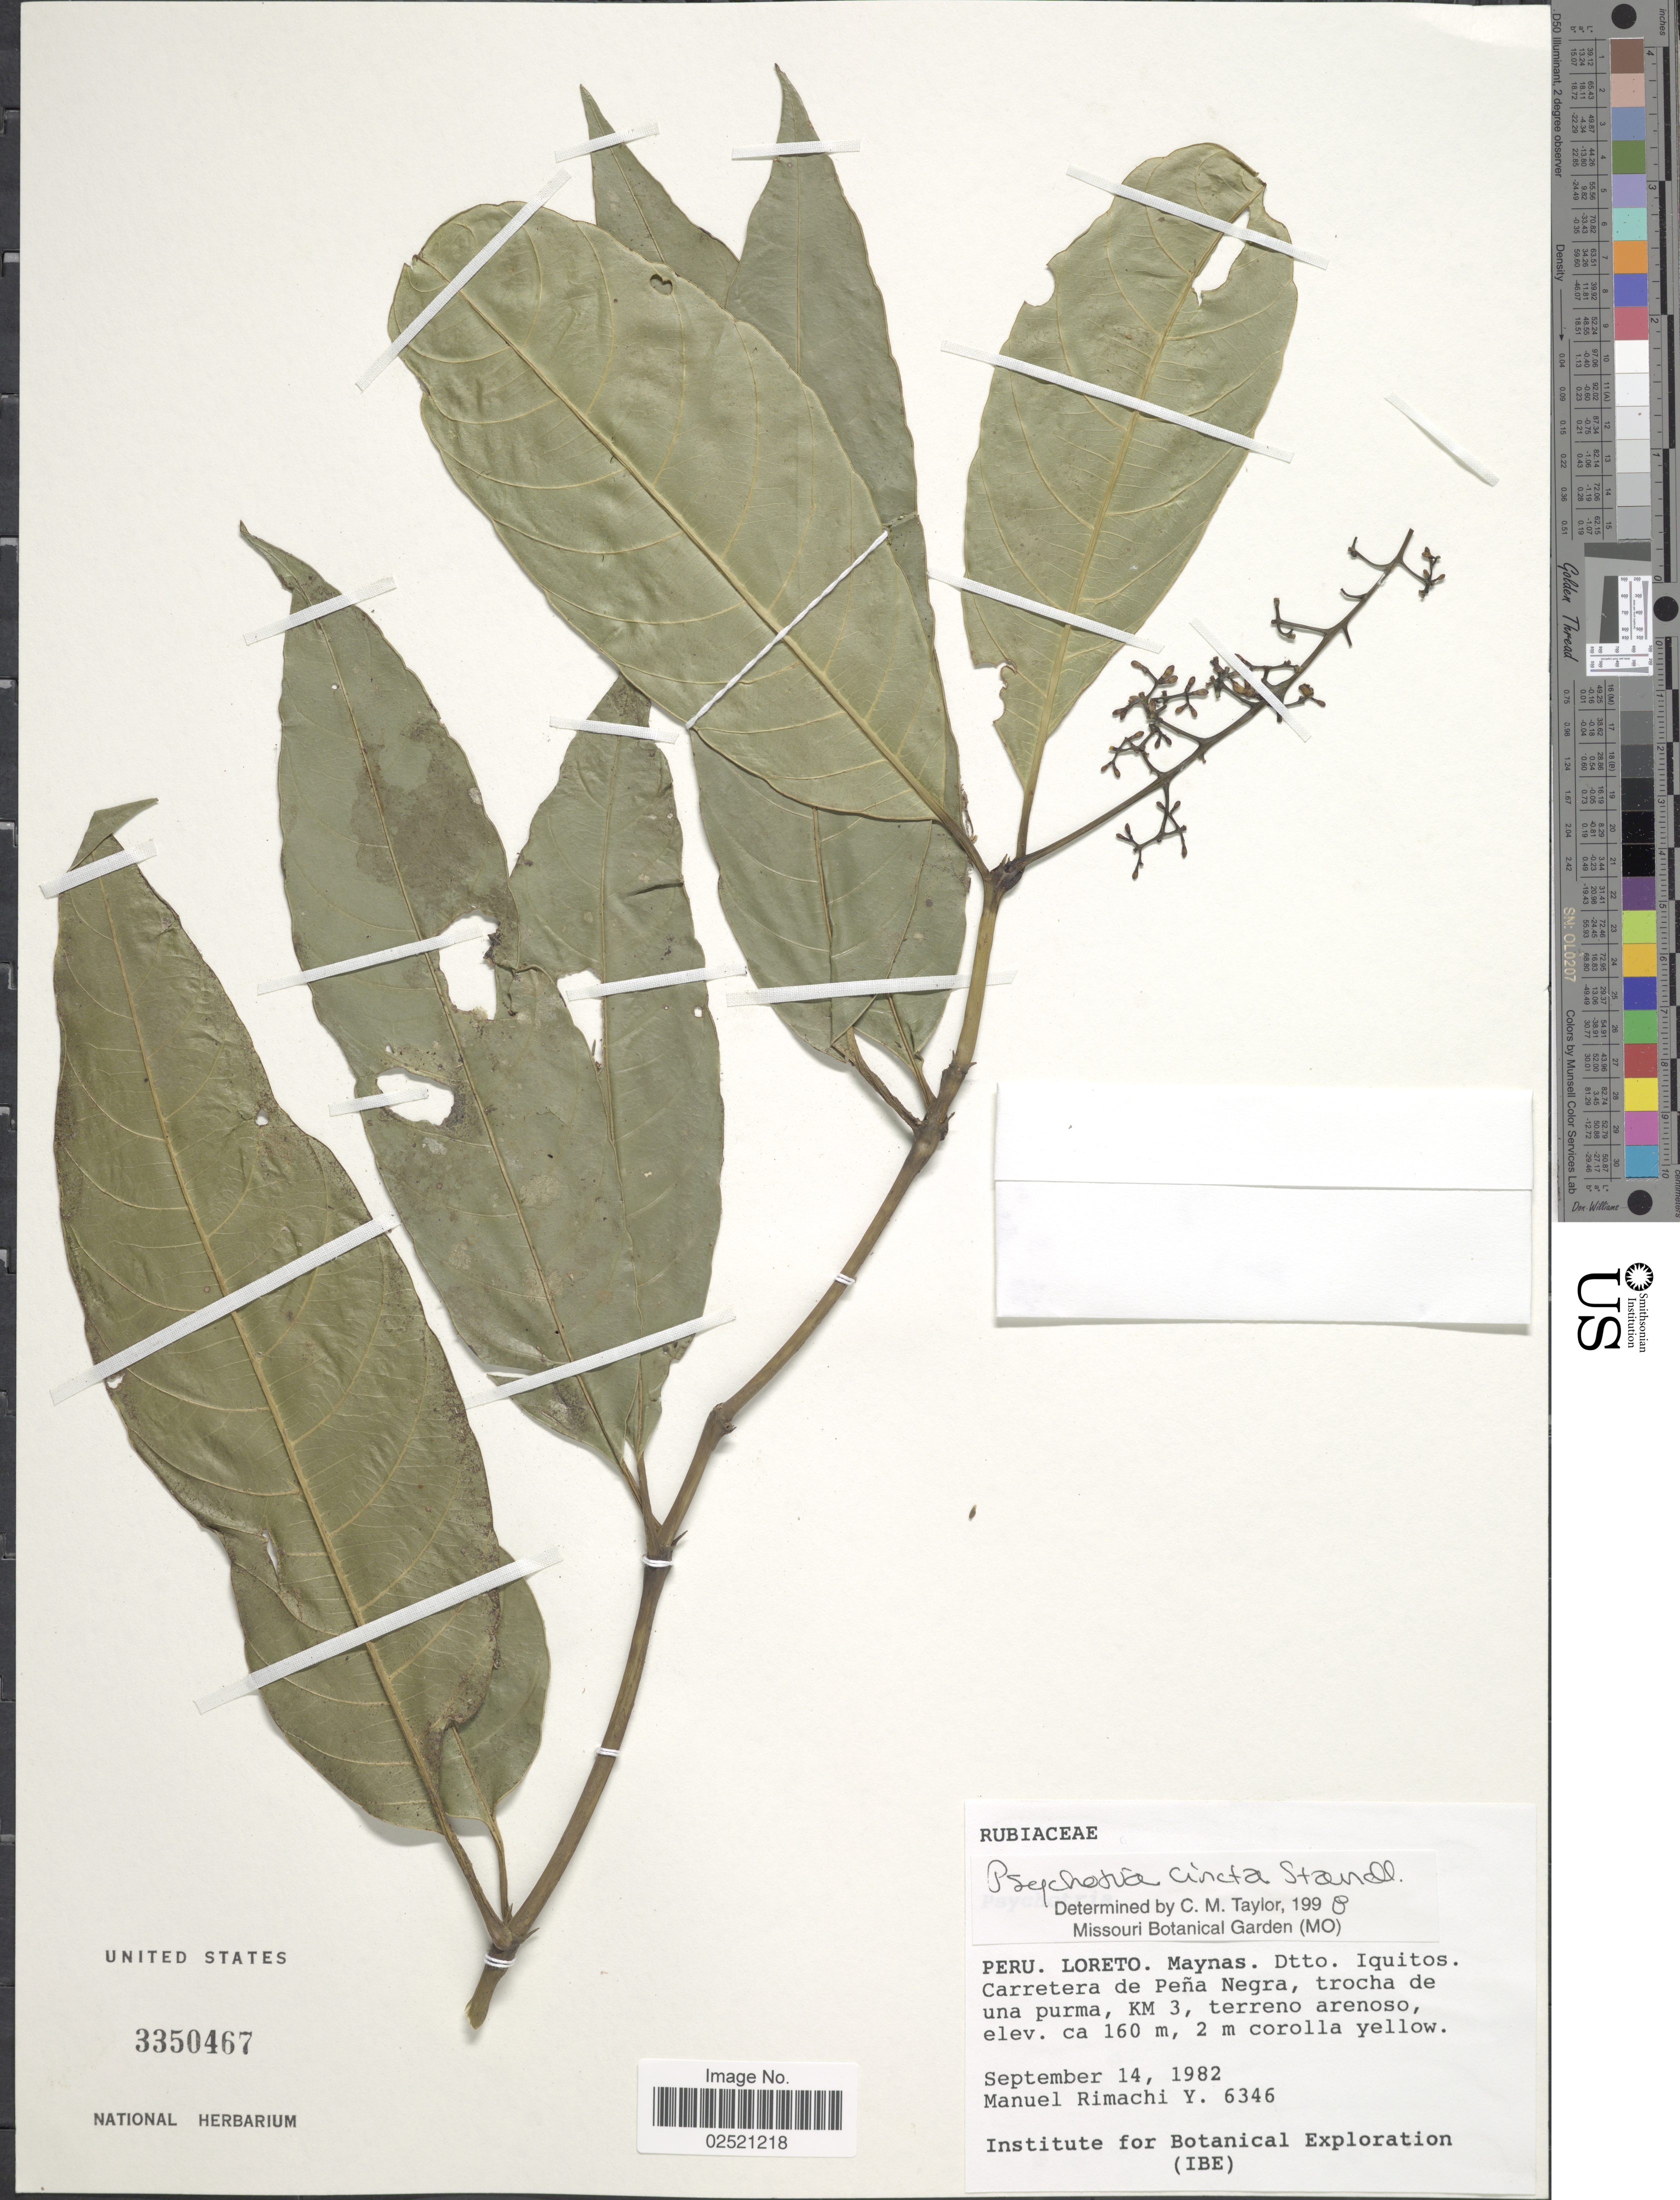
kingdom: Plantae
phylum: Tracheophyta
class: Magnoliopsida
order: Gentianales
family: Rubiaceae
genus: Psychotria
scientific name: Psychotria cincta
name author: Standl.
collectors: M. Rimachi Y.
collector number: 6346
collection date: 1982-09-14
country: Peru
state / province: Loreto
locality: Maynas, Dtto, Iquitos, Carretera de Pena Negra, trocha de una purma, KM 3, terreno arenoso.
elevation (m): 160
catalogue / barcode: US 3350467